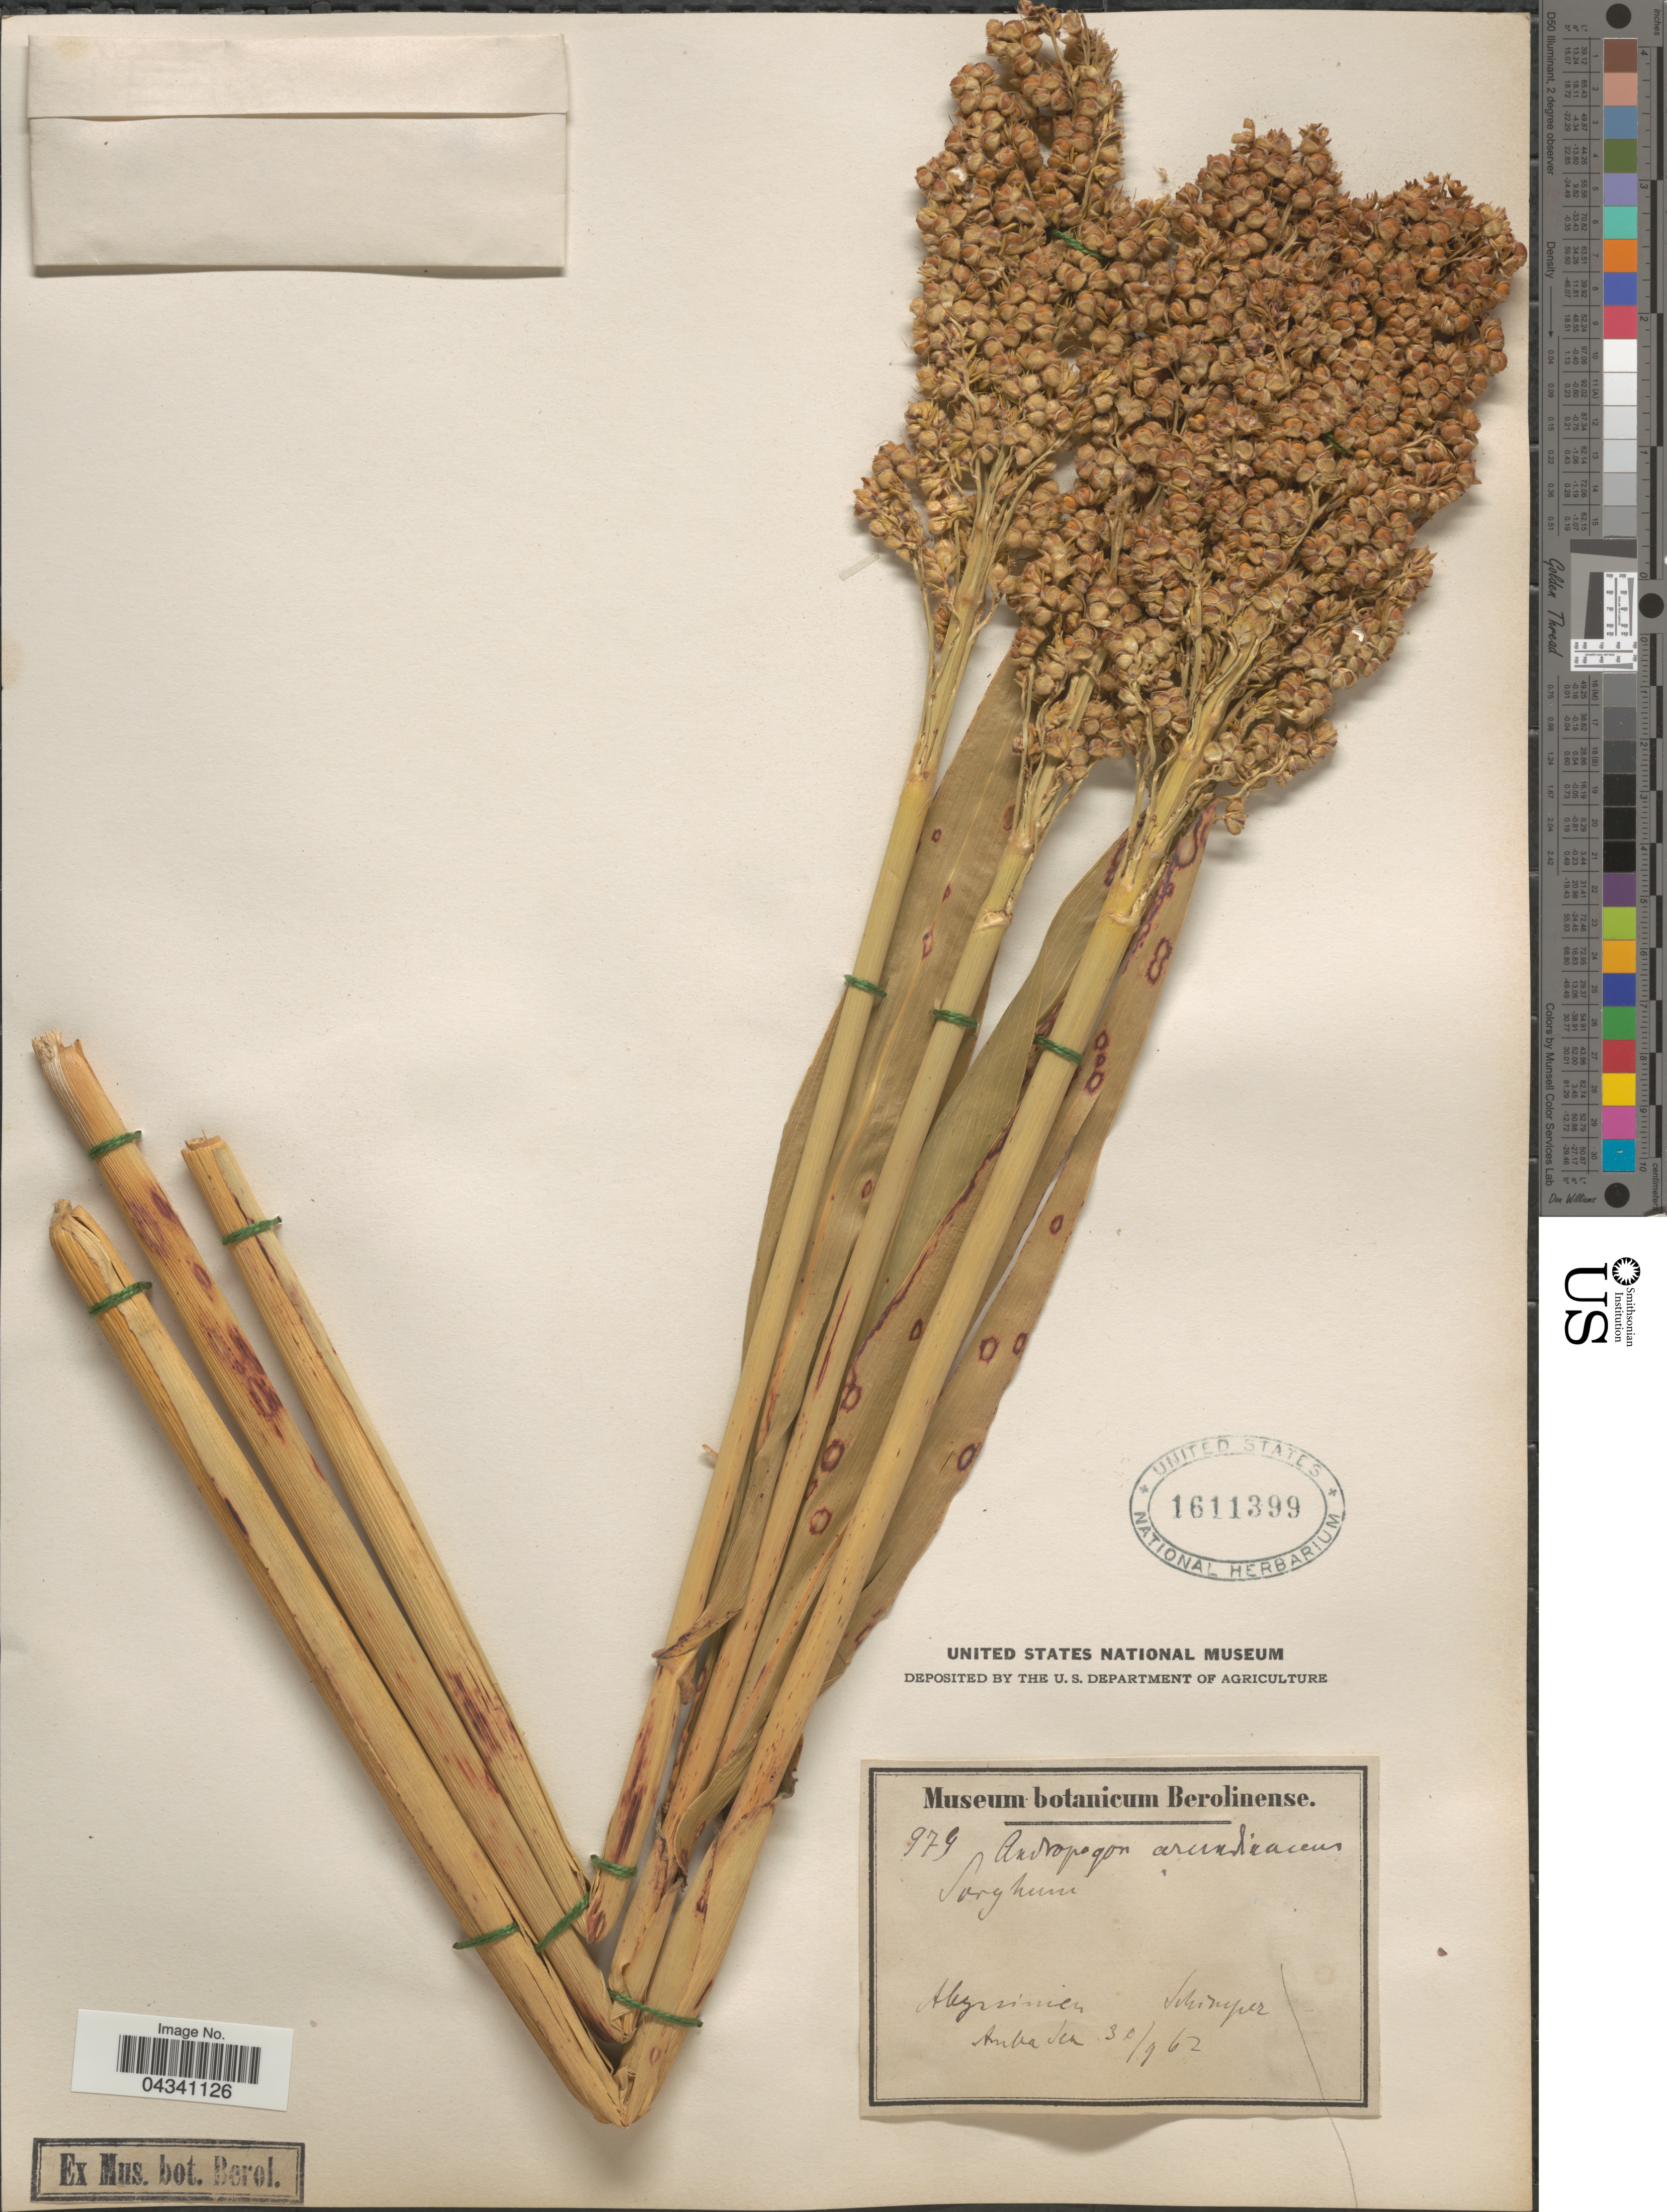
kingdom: Plantae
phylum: Tracheophyta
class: Liliopsida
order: Poales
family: Poaceae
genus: Sorghum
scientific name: Sorghum bicolor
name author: (L.) Moench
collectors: -. Schimper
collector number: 979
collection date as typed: Transcribed d/m/y: 30/9/62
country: Ethiopia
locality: Abyssinia. Amba Sea.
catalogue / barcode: US 1611399